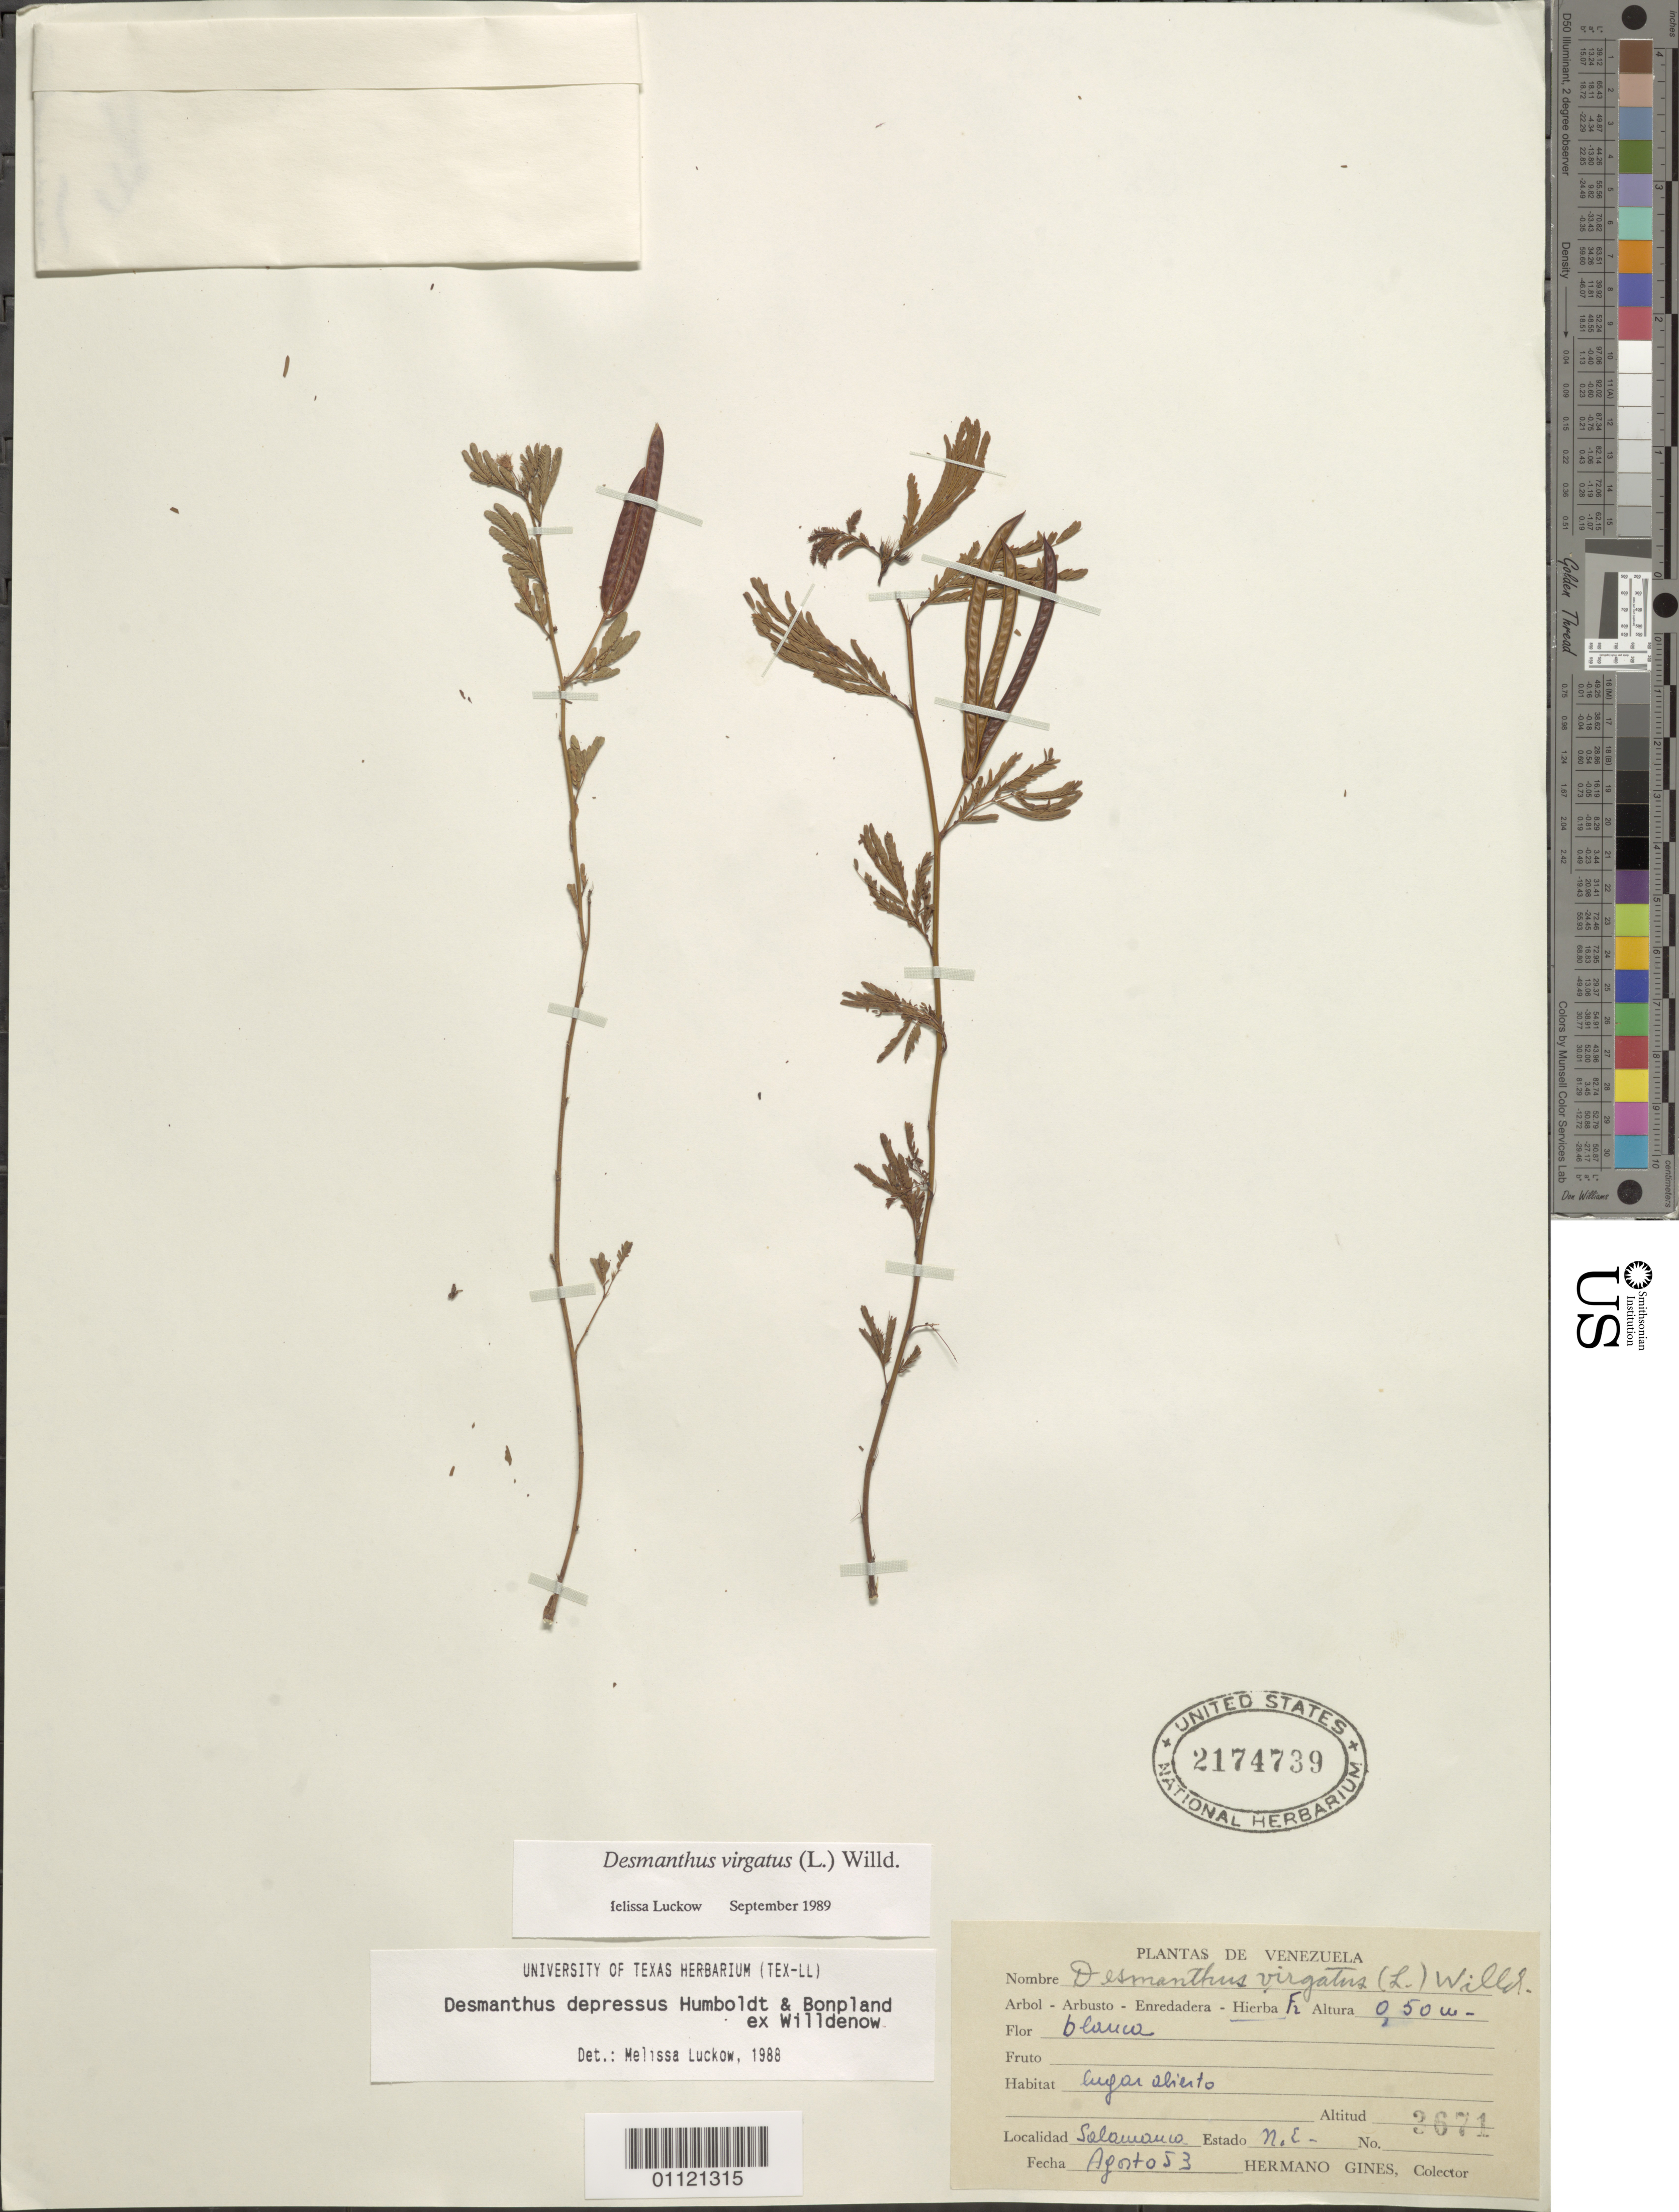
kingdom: Plantae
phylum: Tracheophyta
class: Magnoliopsida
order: Fabales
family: Fabaceae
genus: Desmanthus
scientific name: Desmanthus virgatus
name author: (L.) Willd.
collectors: Bro. Gines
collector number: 3671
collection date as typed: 01 Aug 1953 to 31 Aug 1953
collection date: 1953-08-01/1953-08-31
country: Venezuela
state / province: Nueva Esparta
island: Margarita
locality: Salamanca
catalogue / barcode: US 2174739